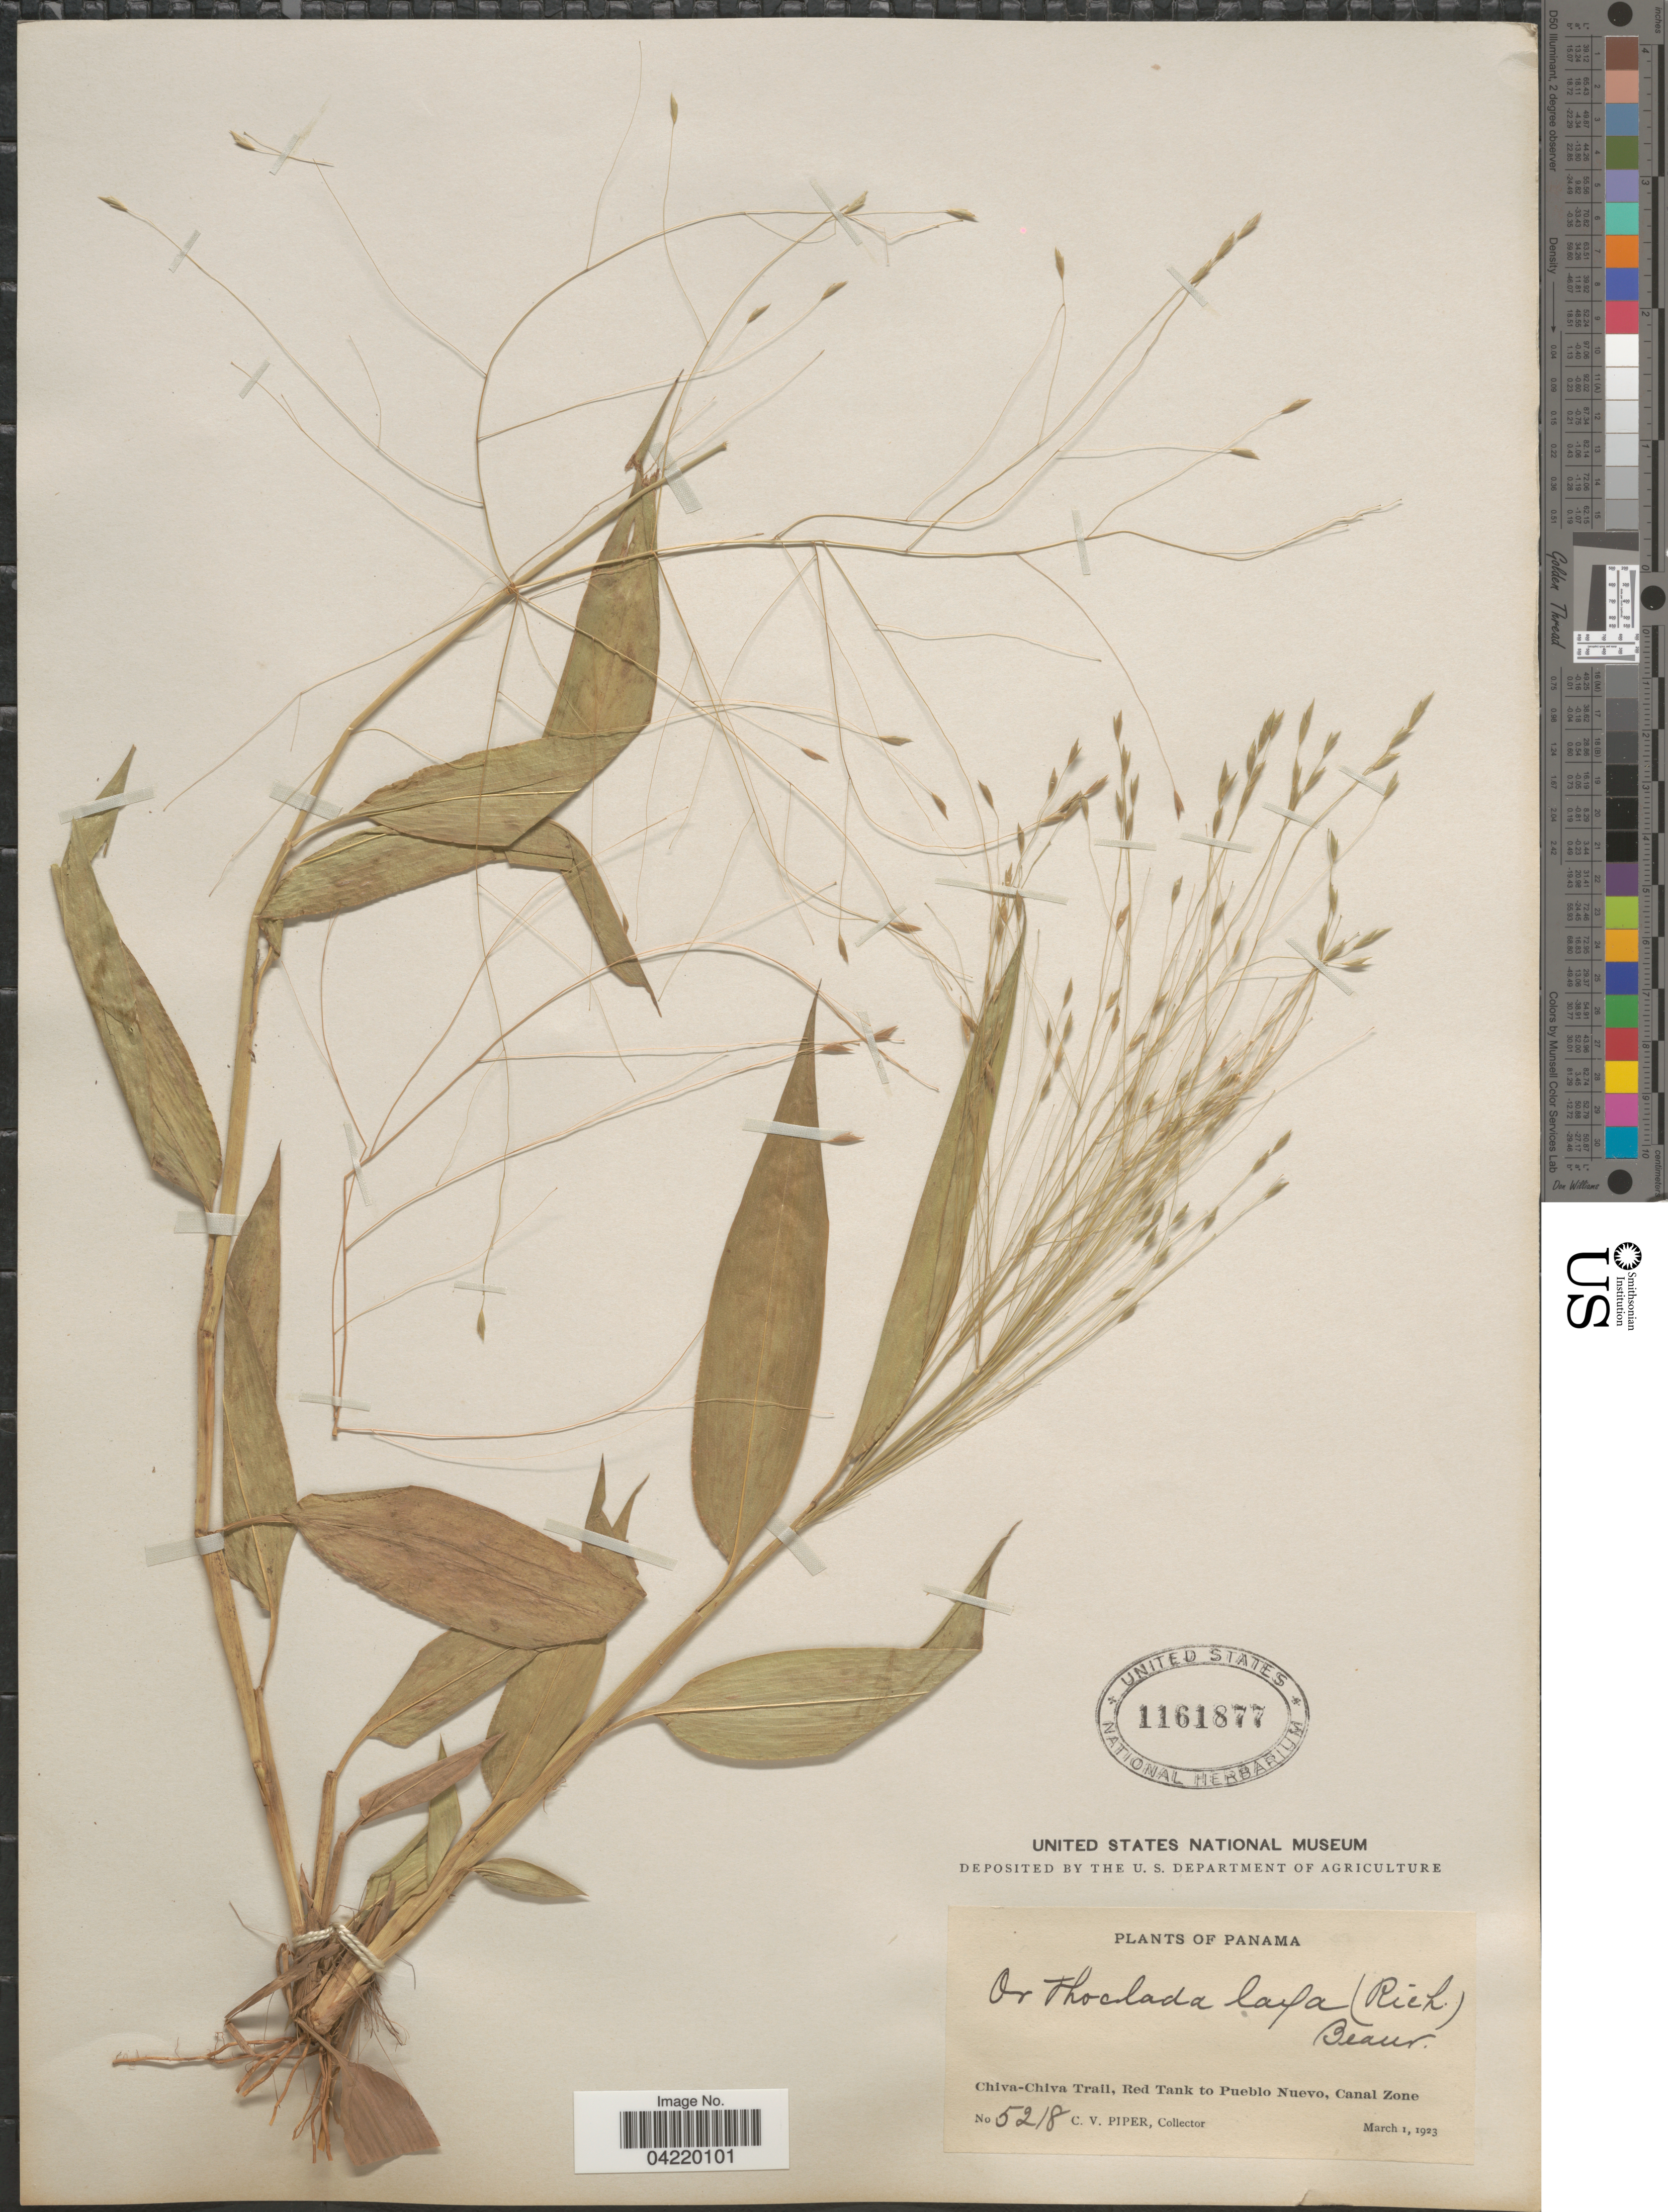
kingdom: Plantae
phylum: Tracheophyta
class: Liliopsida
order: Poales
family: Poaceae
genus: Orthoclada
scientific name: Orthoclada laxa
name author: P. Beauv.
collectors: C. V. Piper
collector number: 5218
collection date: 1923-03-01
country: Panama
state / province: Colón / Panamá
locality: Chiva-Chiva Trail, Red Tank to Pueblo Nuevo, Canal Zone.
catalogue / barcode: US 1161877